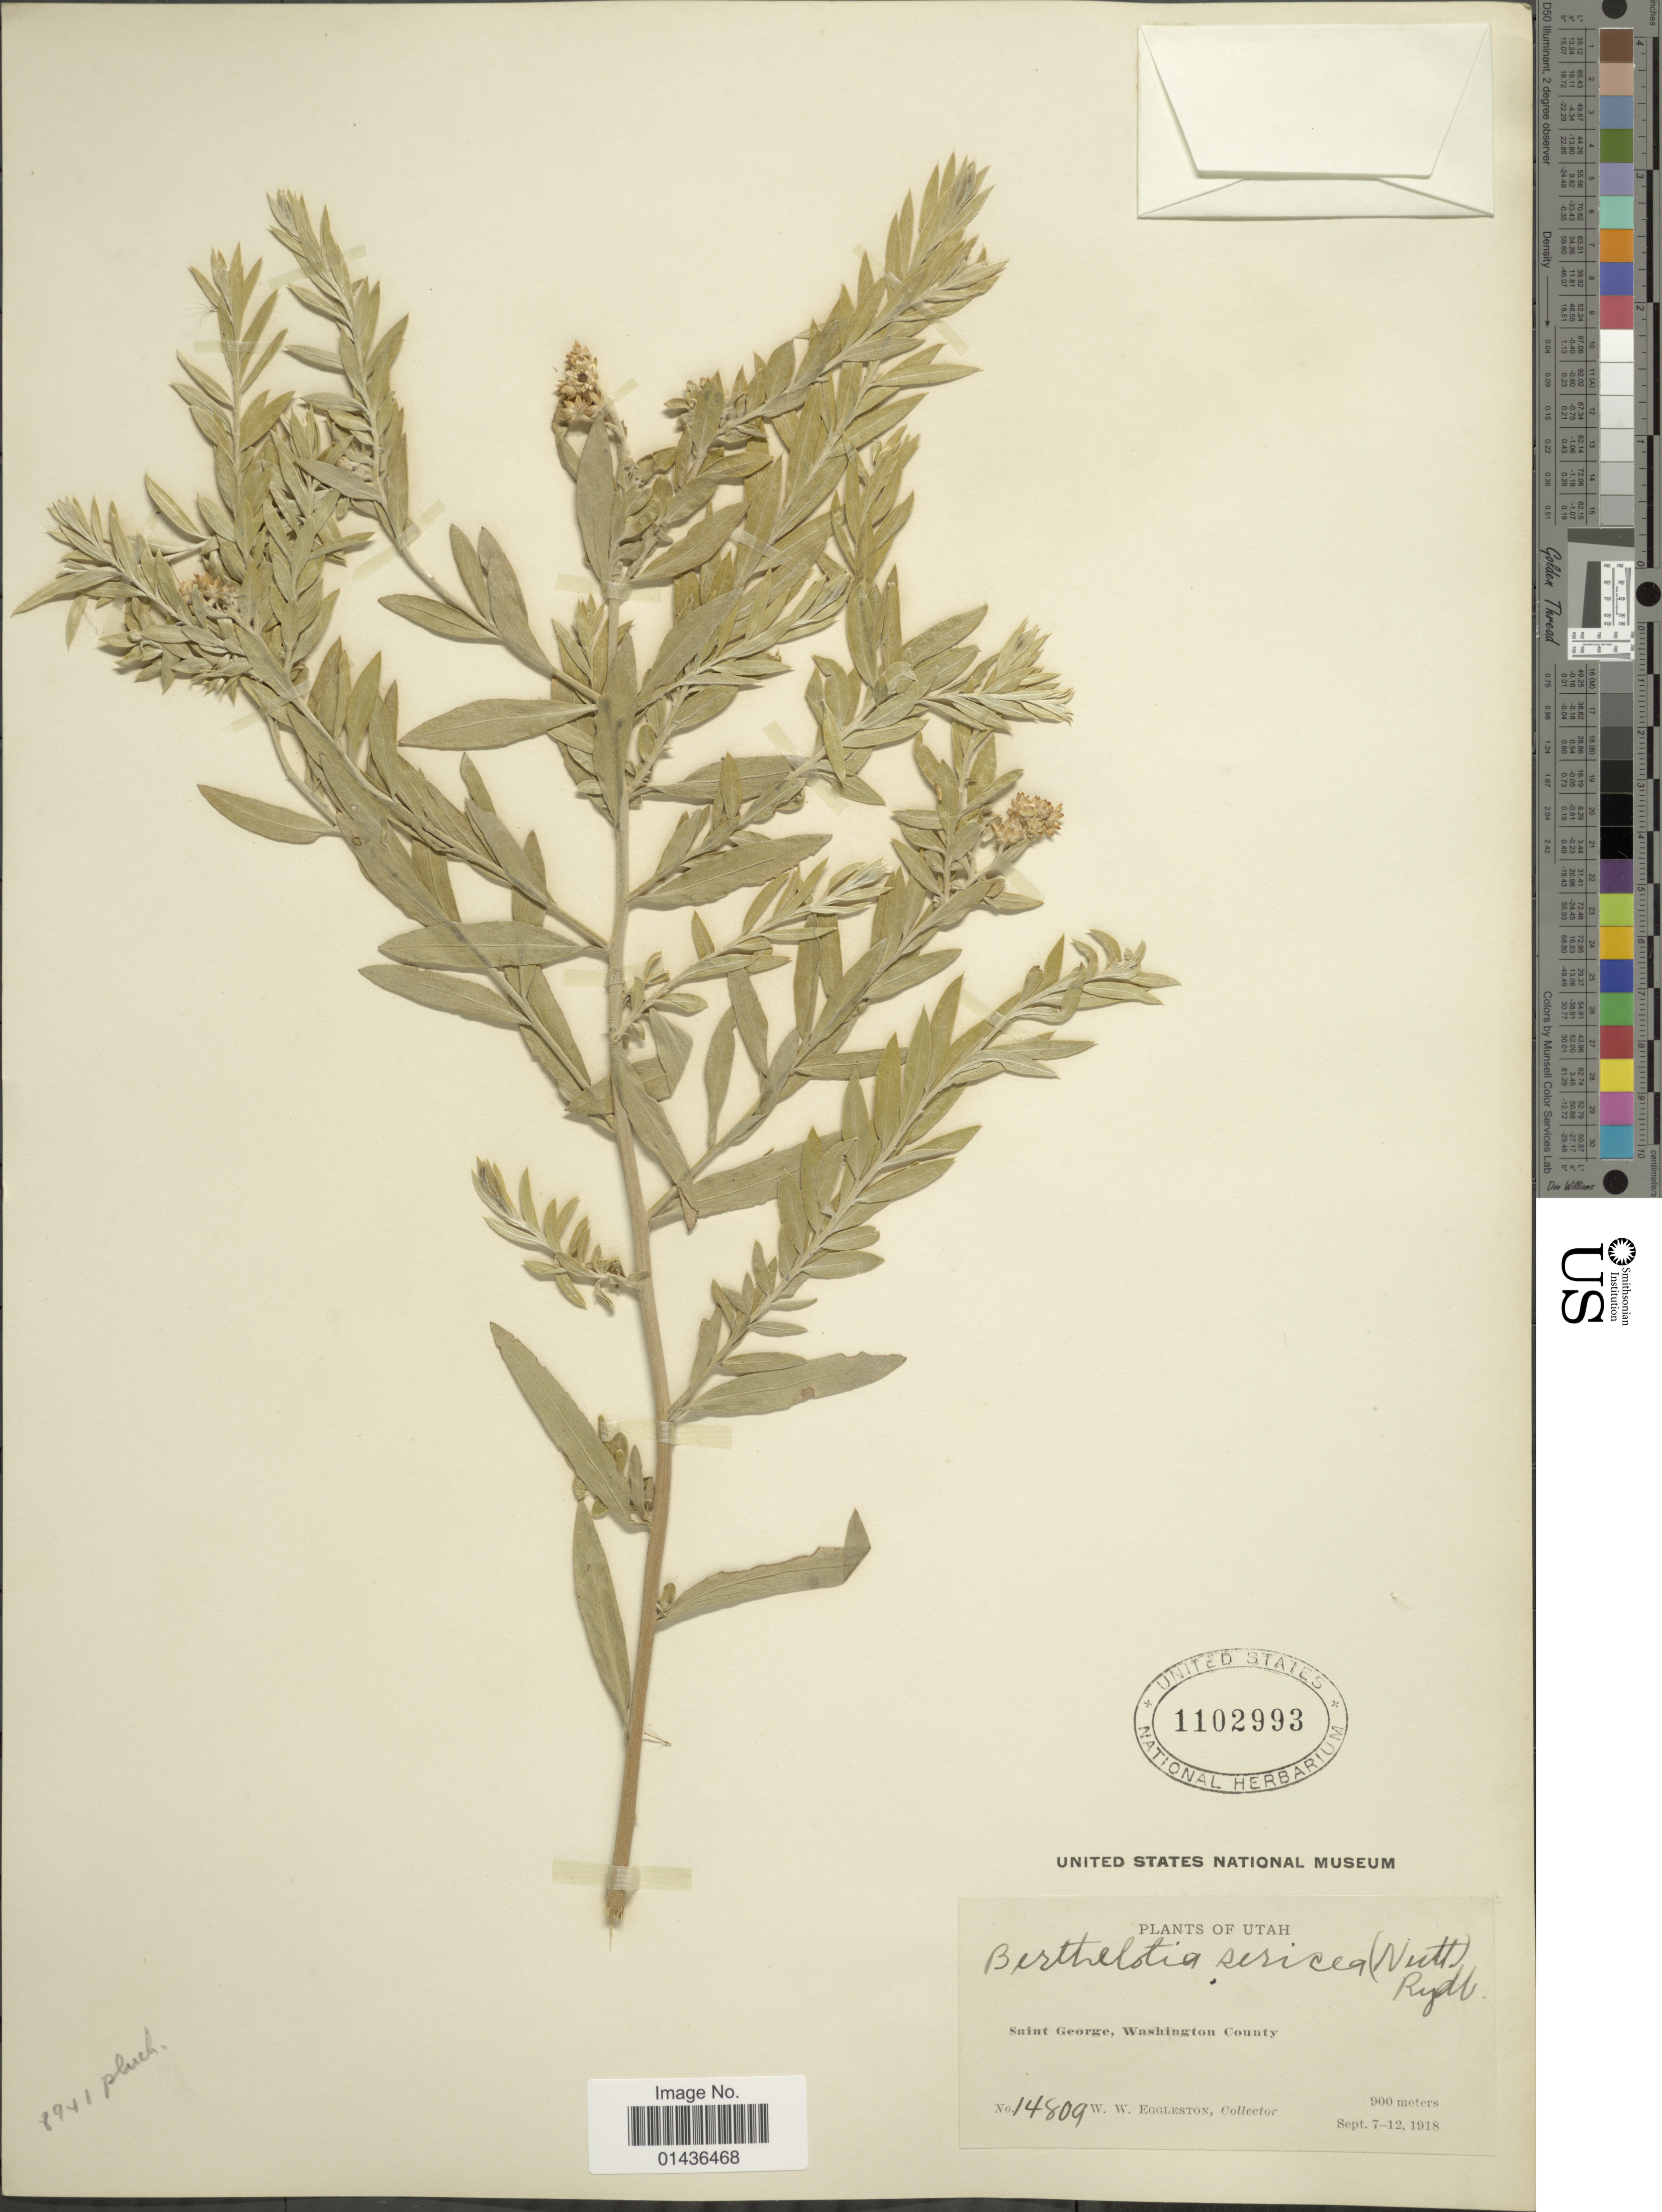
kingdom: Plantae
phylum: Tracheophyta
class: Magnoliopsida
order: Asterales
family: Asteraceae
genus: Pluchea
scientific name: Pluchea sericea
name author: (Nutt.) Coville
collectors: W. W. Eggleston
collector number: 14809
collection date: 1918-09-07/1918-09-12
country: United States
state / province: Utah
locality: Saint George, Washington County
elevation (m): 900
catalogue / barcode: US 1102993